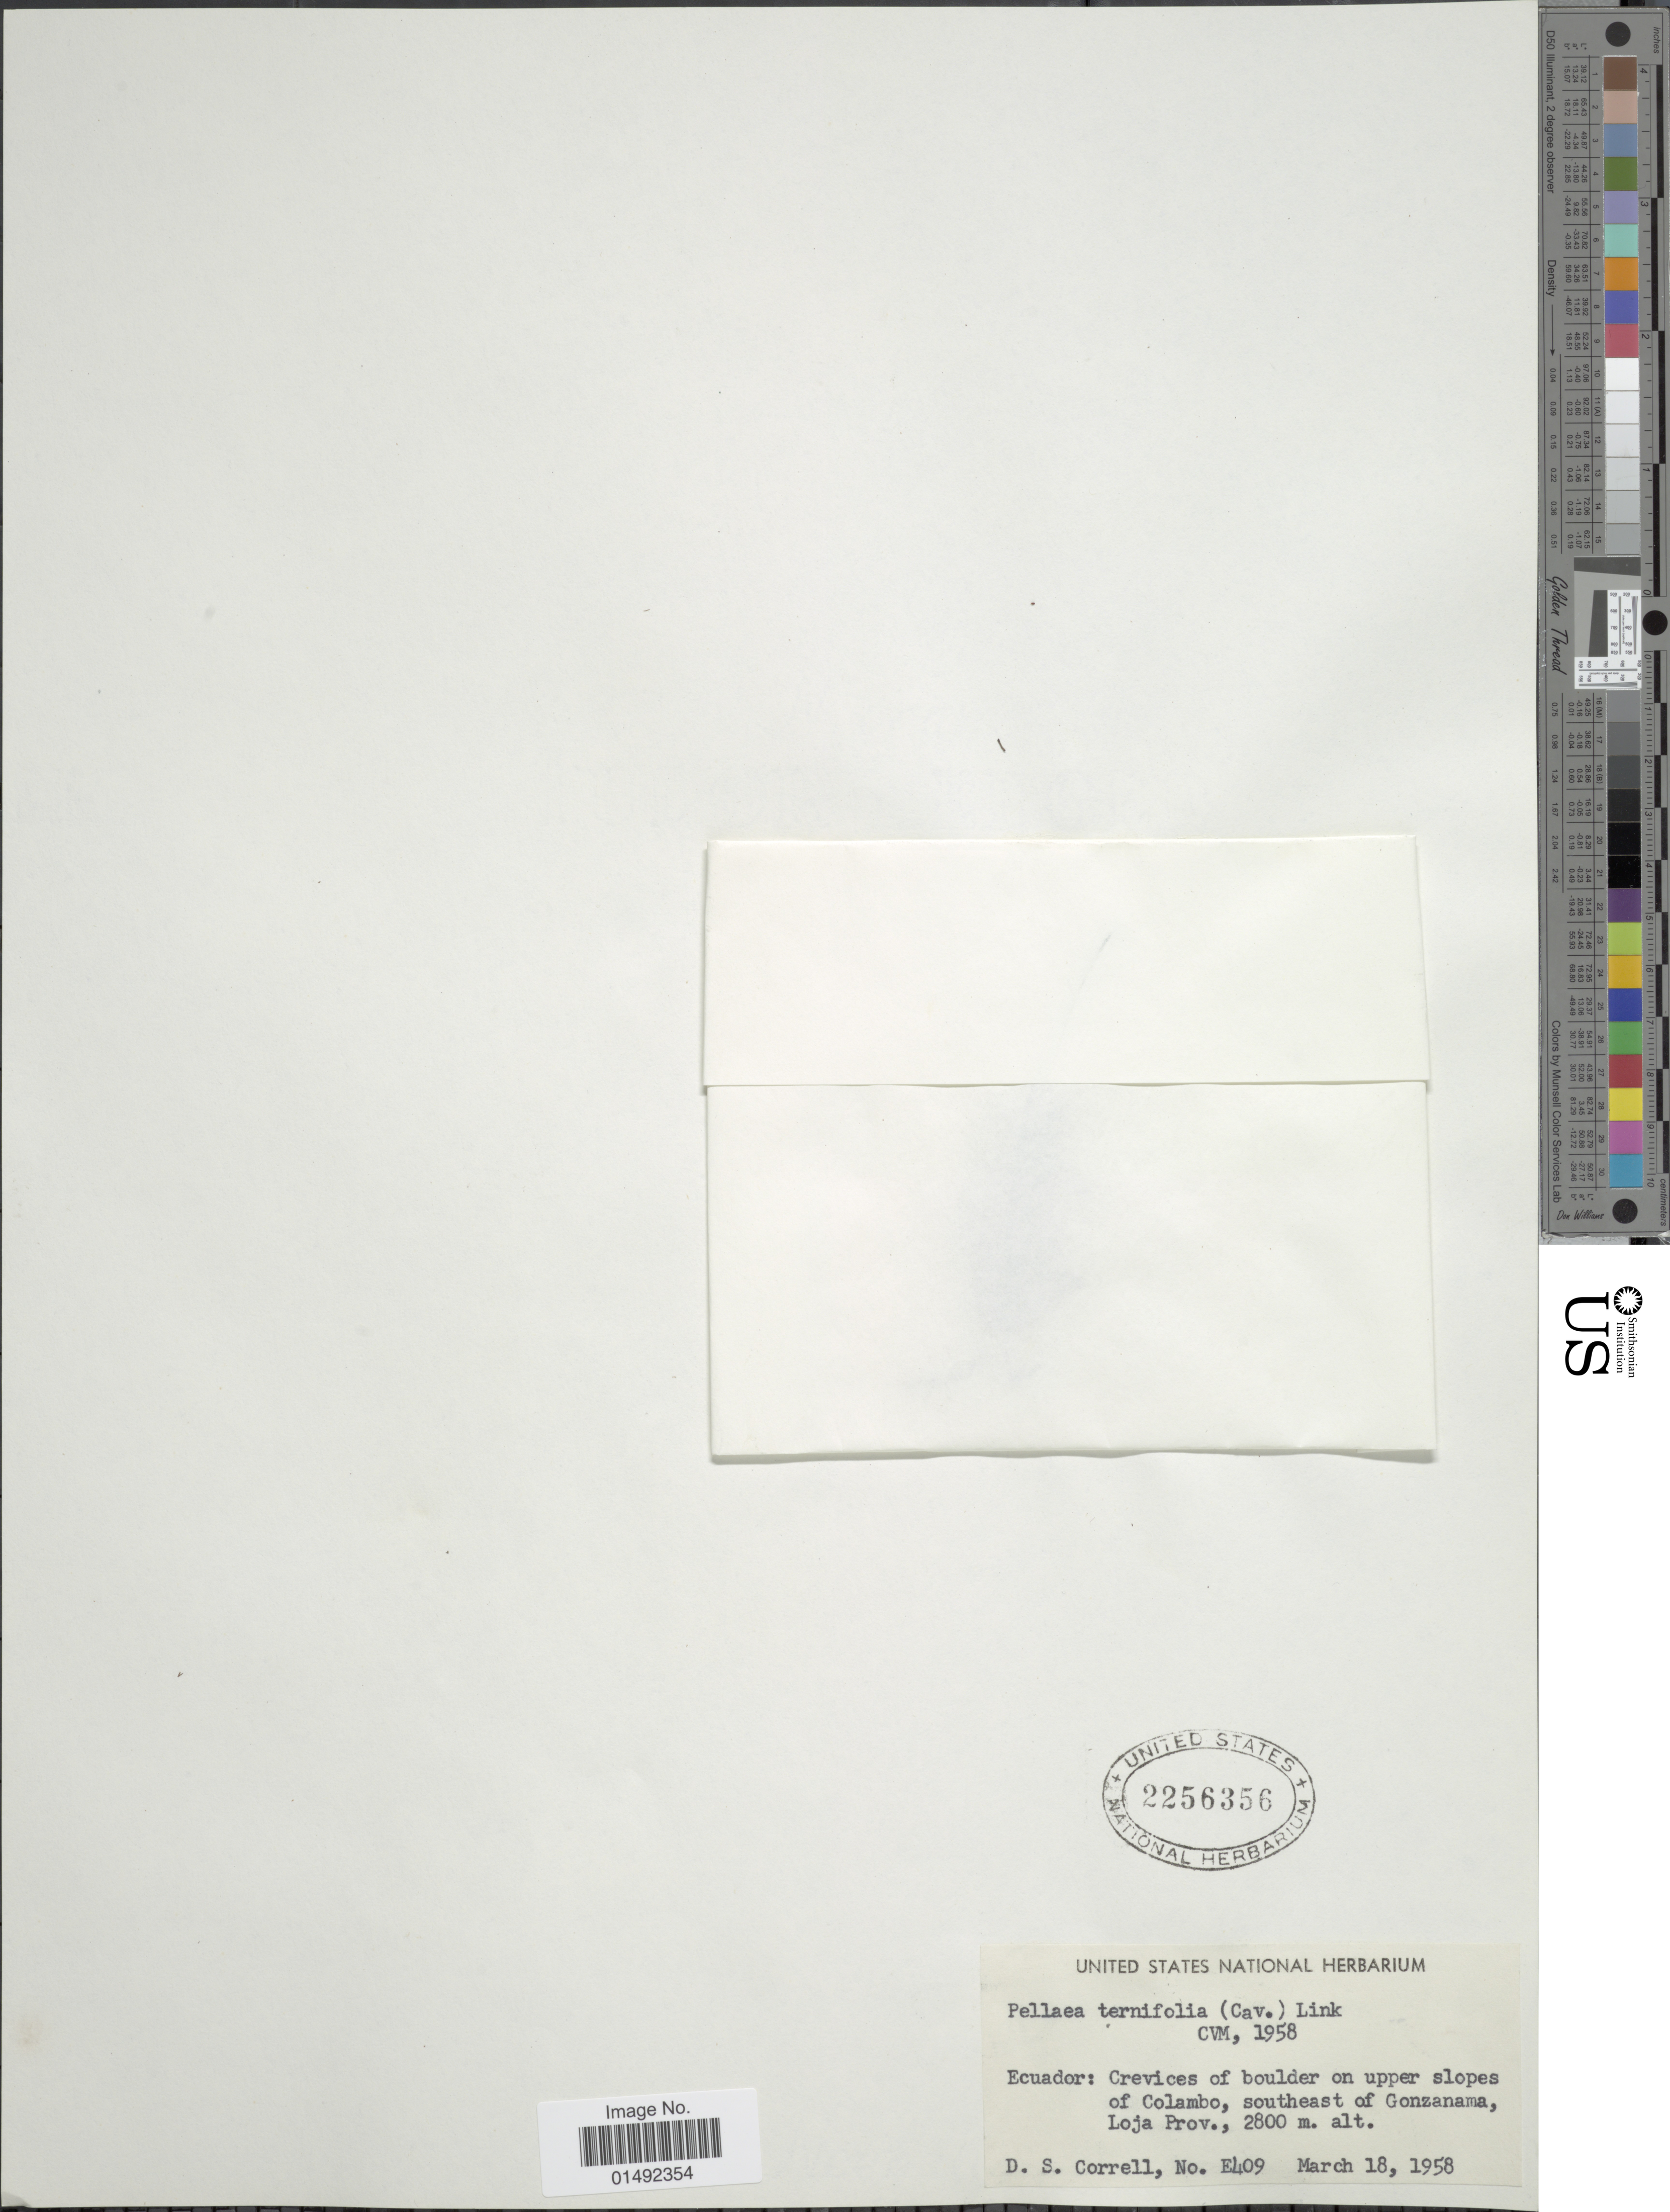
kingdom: Plantae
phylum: Tracheophyta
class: Polypodiopsida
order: Polypodiales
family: Pteridaceae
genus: Pellaea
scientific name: Pellaea ternifolia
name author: (Cav.) Link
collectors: D. S. Correll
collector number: E409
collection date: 1958-03-18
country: Ecuador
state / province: Loja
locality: Crevices of boulder on upper slopes of Colambo, southeast of Gonzanama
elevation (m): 2800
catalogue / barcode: US 2256356